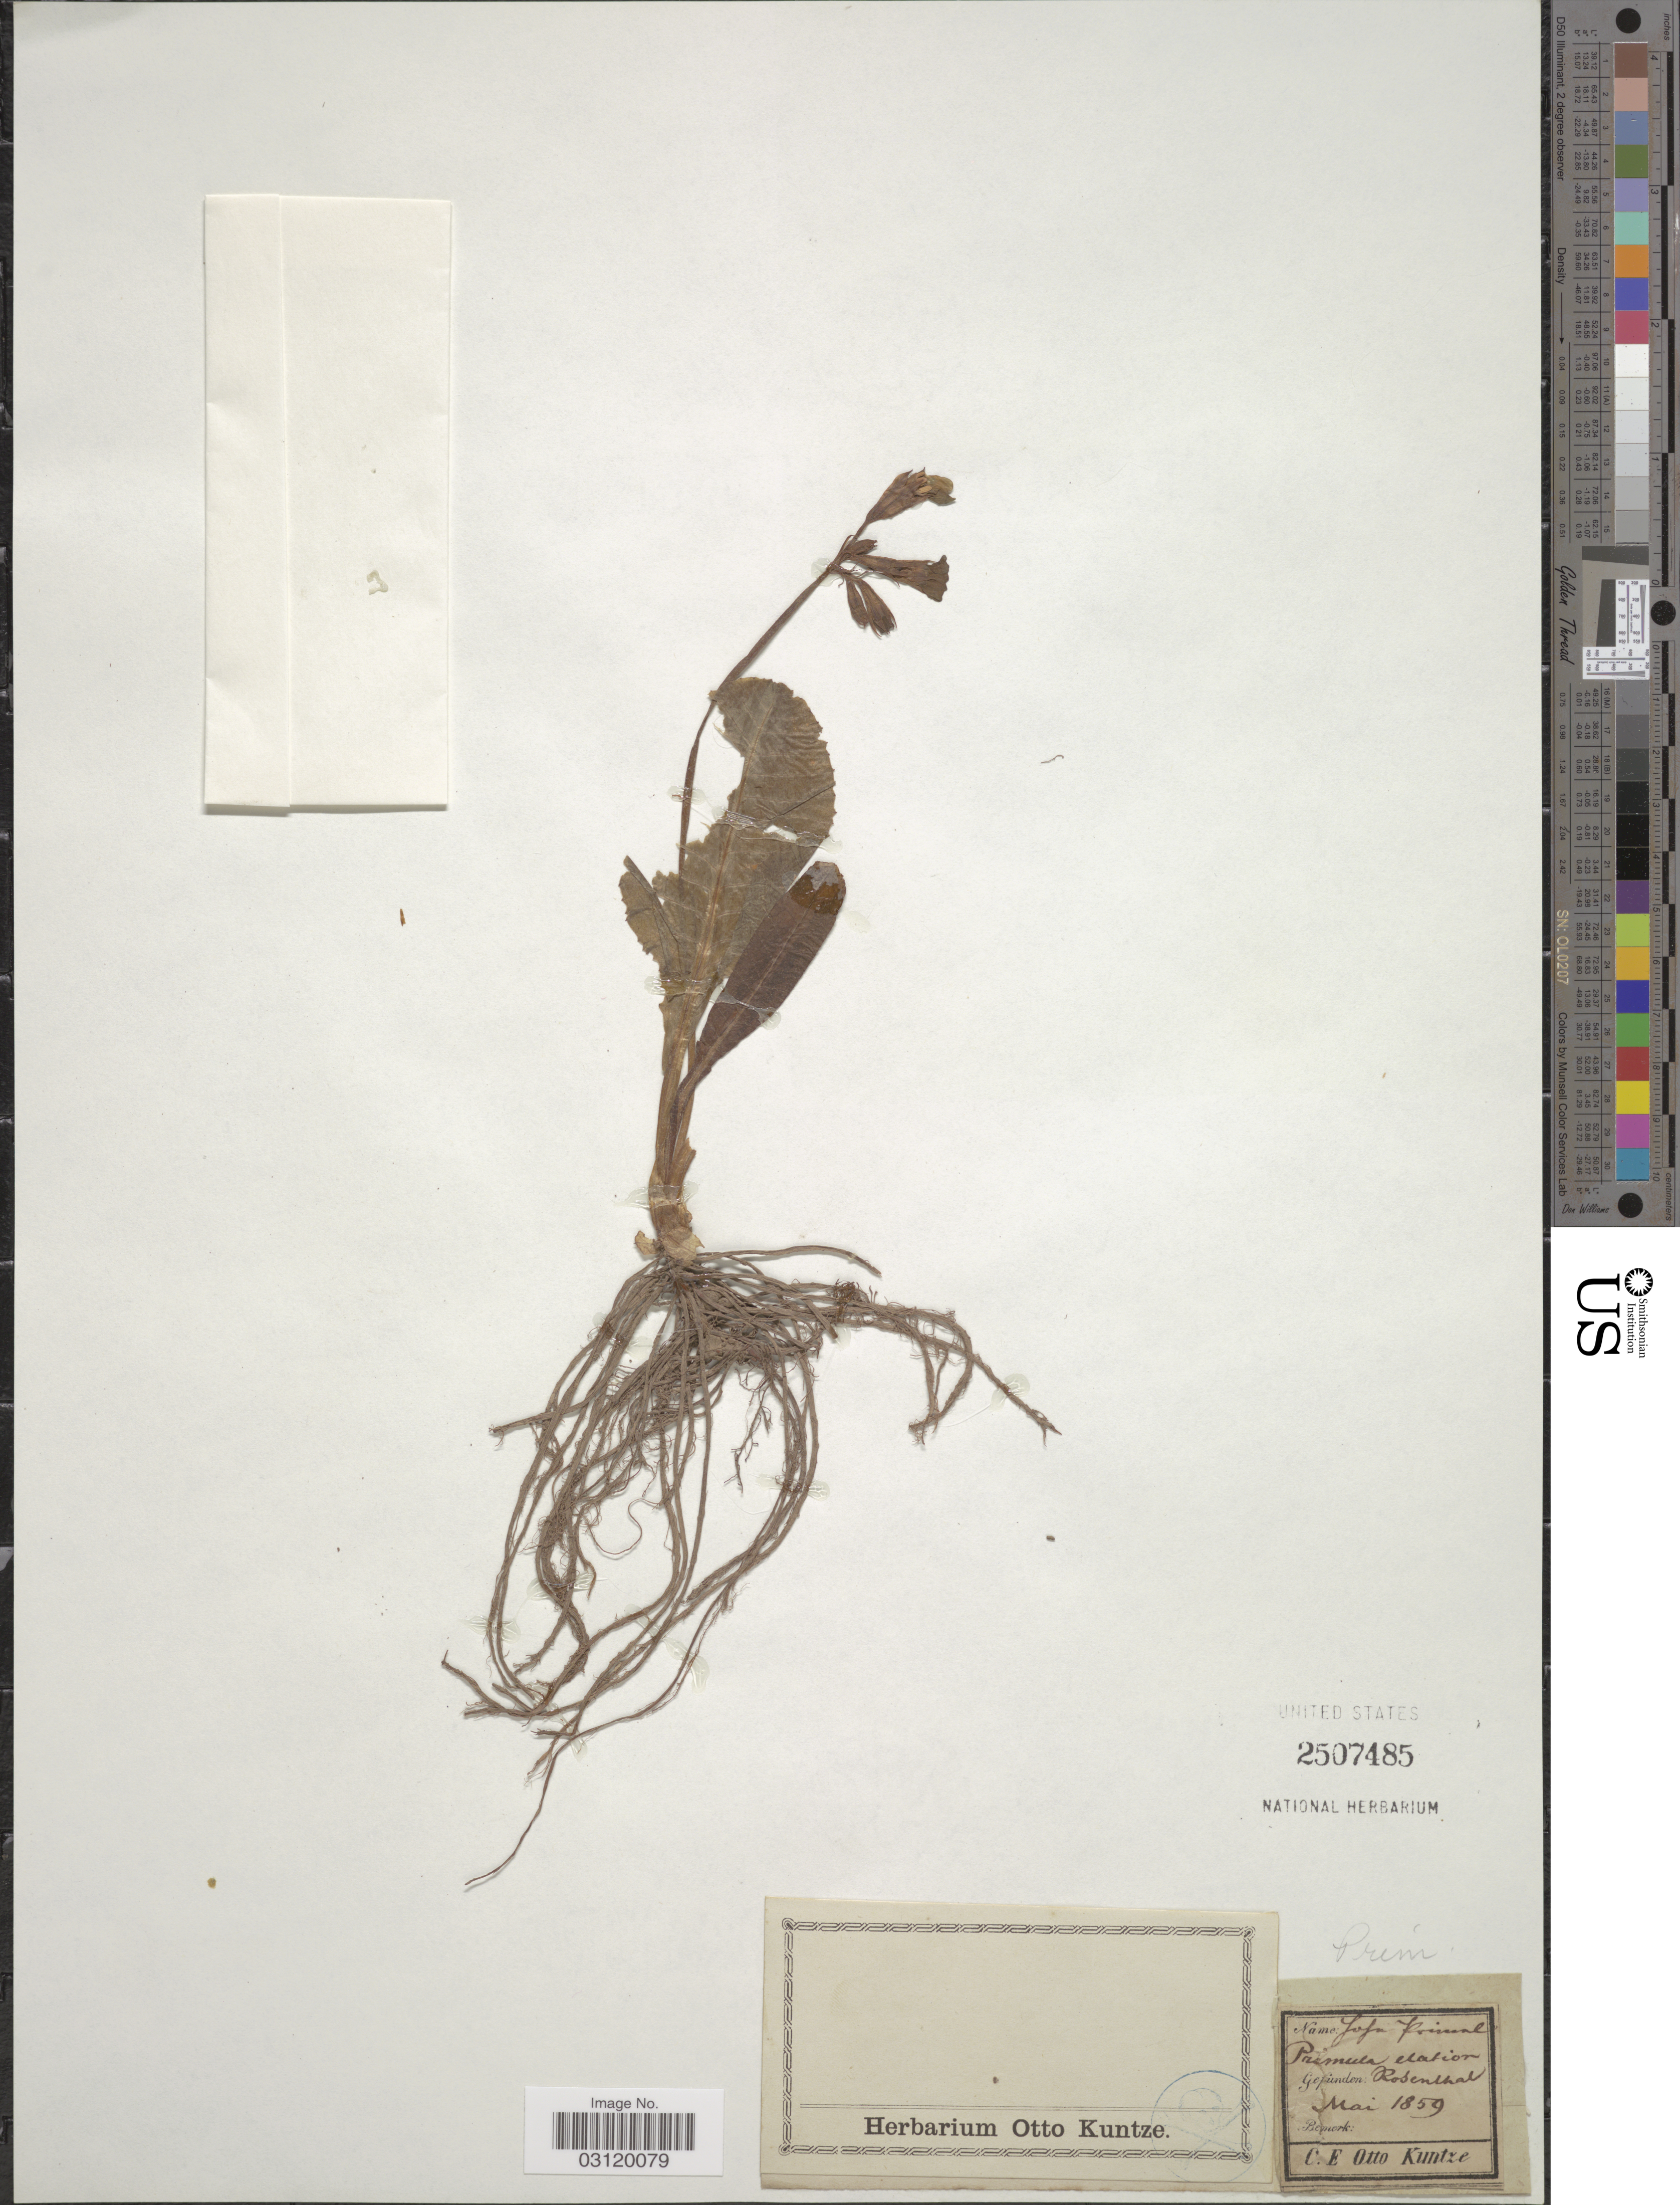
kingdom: Plantae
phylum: Tracheophyta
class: Magnoliopsida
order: Ericales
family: Primulaceae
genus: Primula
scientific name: Primula elatior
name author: (L.) Hill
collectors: C.E.O. Kuntze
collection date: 1859-05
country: Germany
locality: Rosenthal.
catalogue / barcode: US 2507485